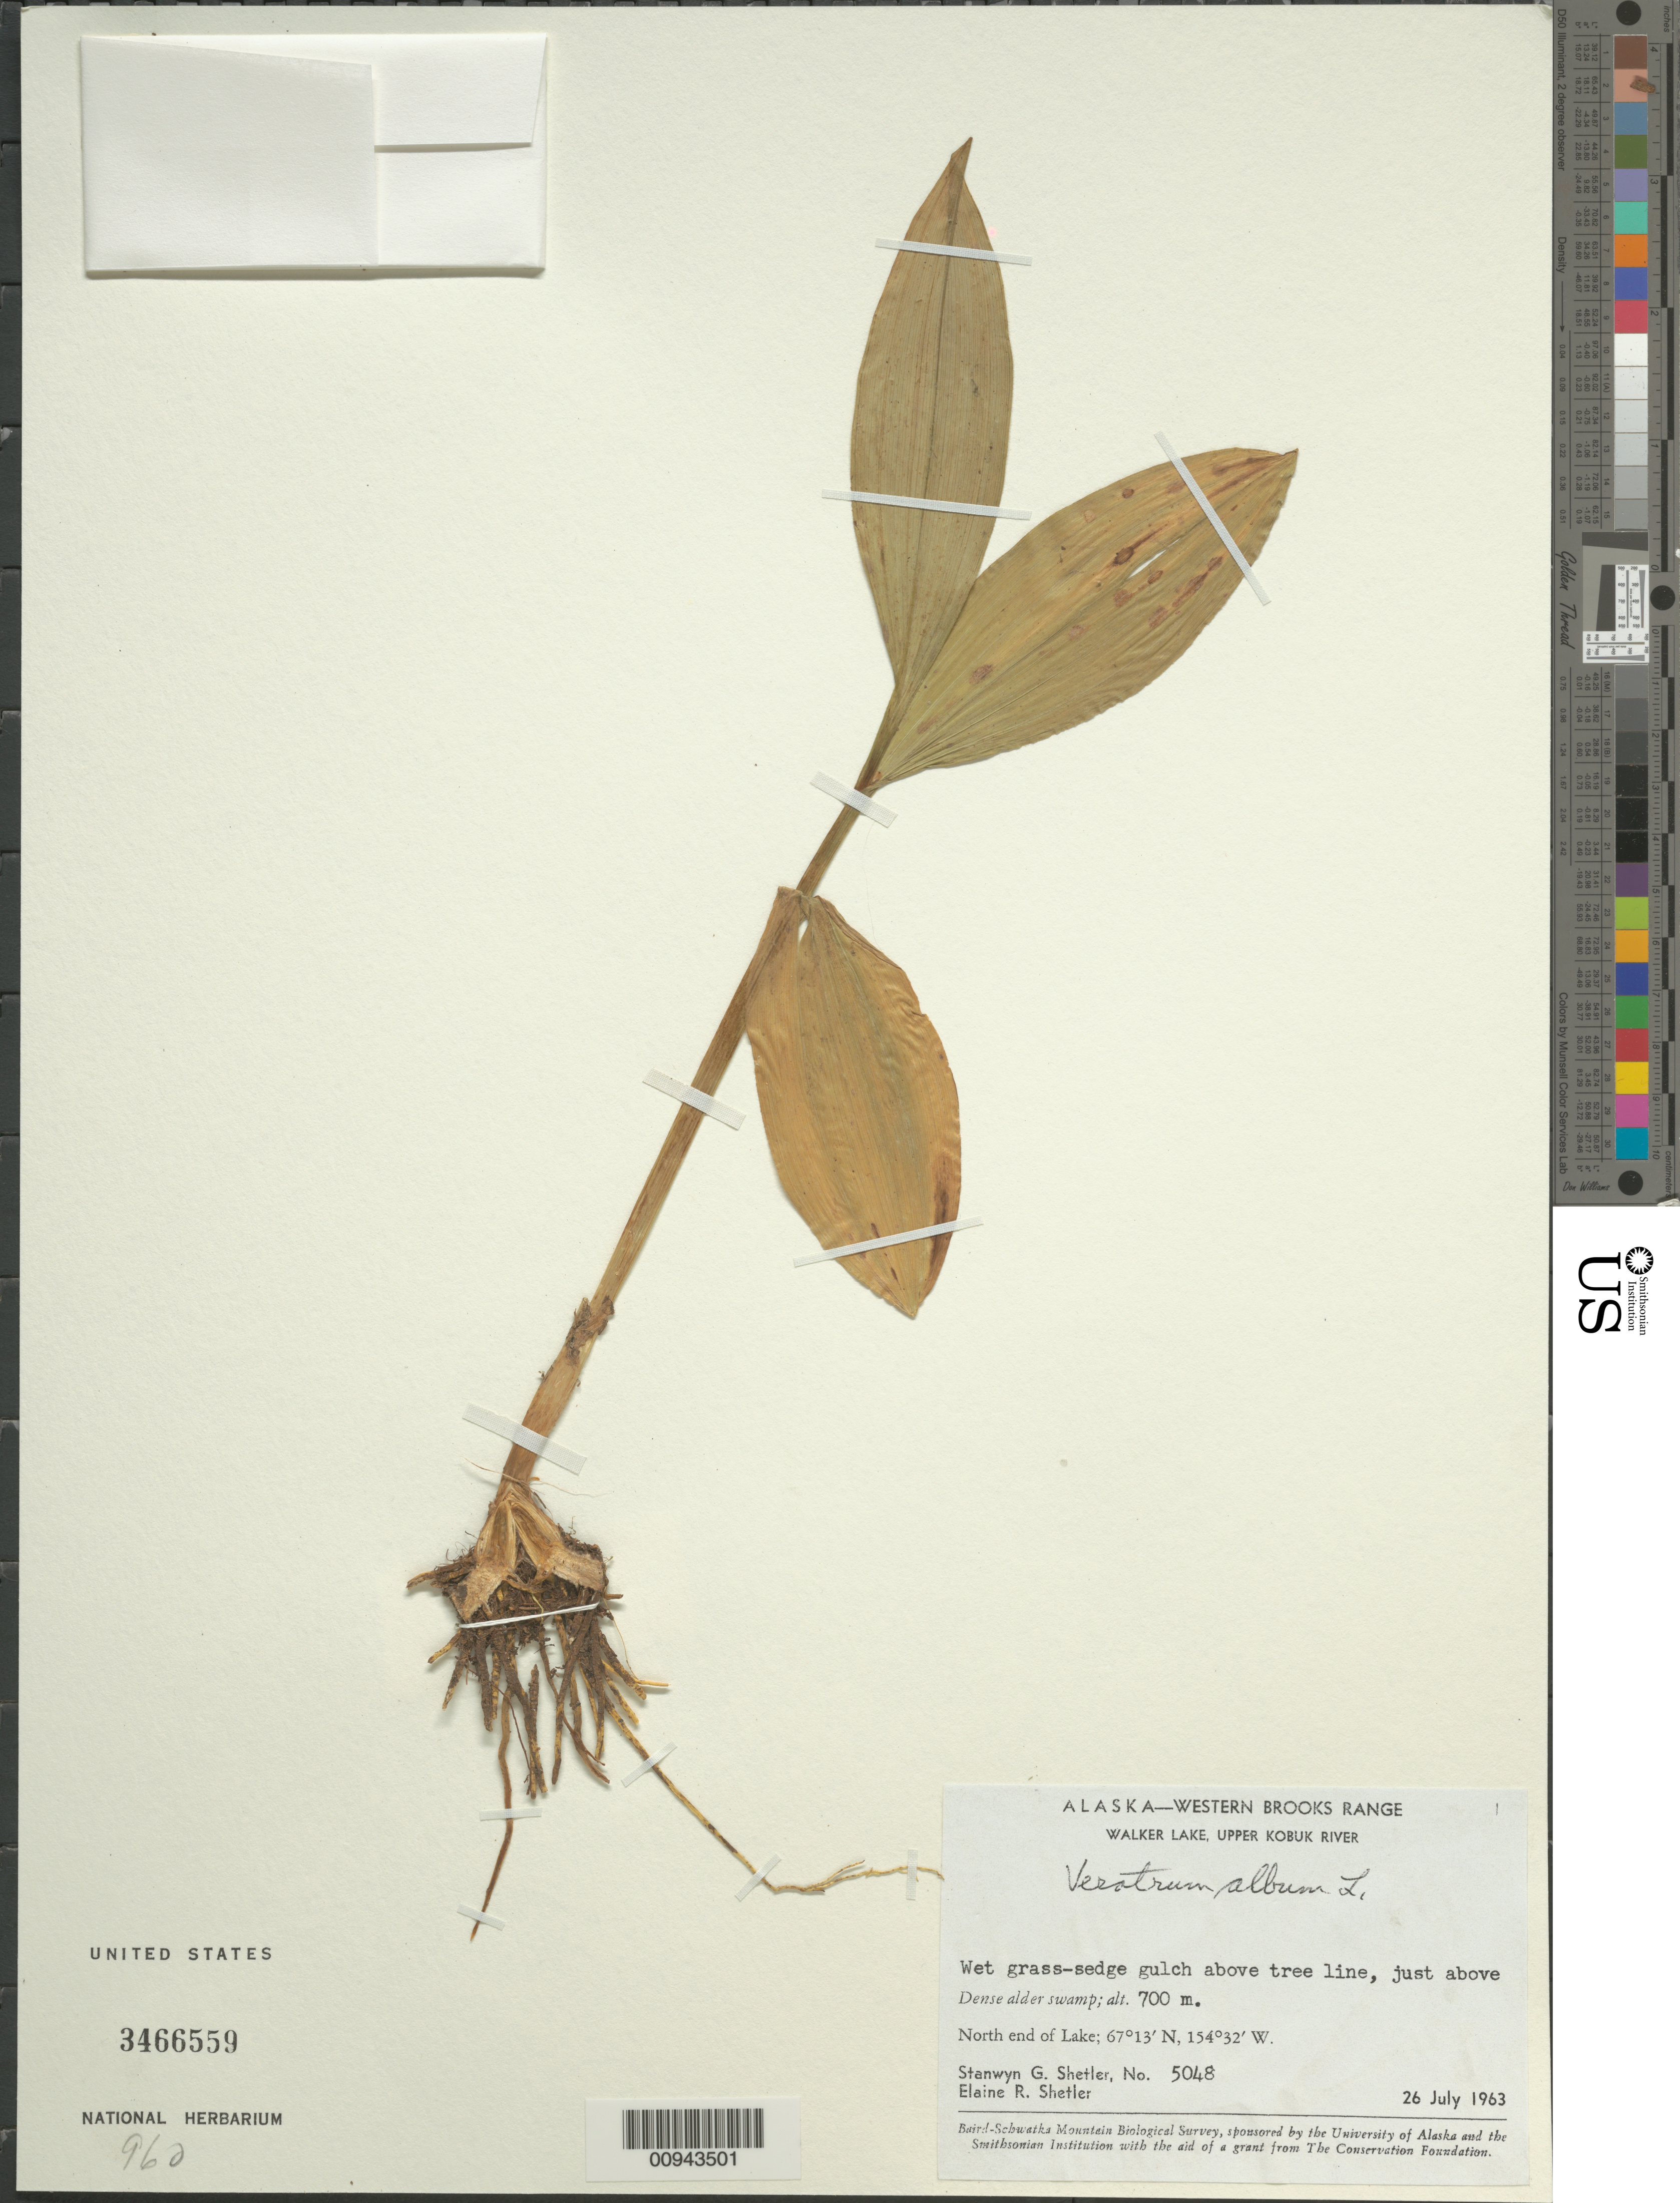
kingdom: Plantae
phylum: Tracheophyta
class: Liliopsida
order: Liliales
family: Melanthiaceae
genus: Veratrum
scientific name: Veratrum album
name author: L.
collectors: S. Shetler & E. R. Shetler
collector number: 5048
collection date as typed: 26 Jul 1963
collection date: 1963-07-26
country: United States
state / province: Alaska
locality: North end of Walker Lake. Western Brooks Range, Upper Kobuk River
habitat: Wet grass-sedge gulch above tree line, just above dense alder swamp.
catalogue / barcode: US 3466559